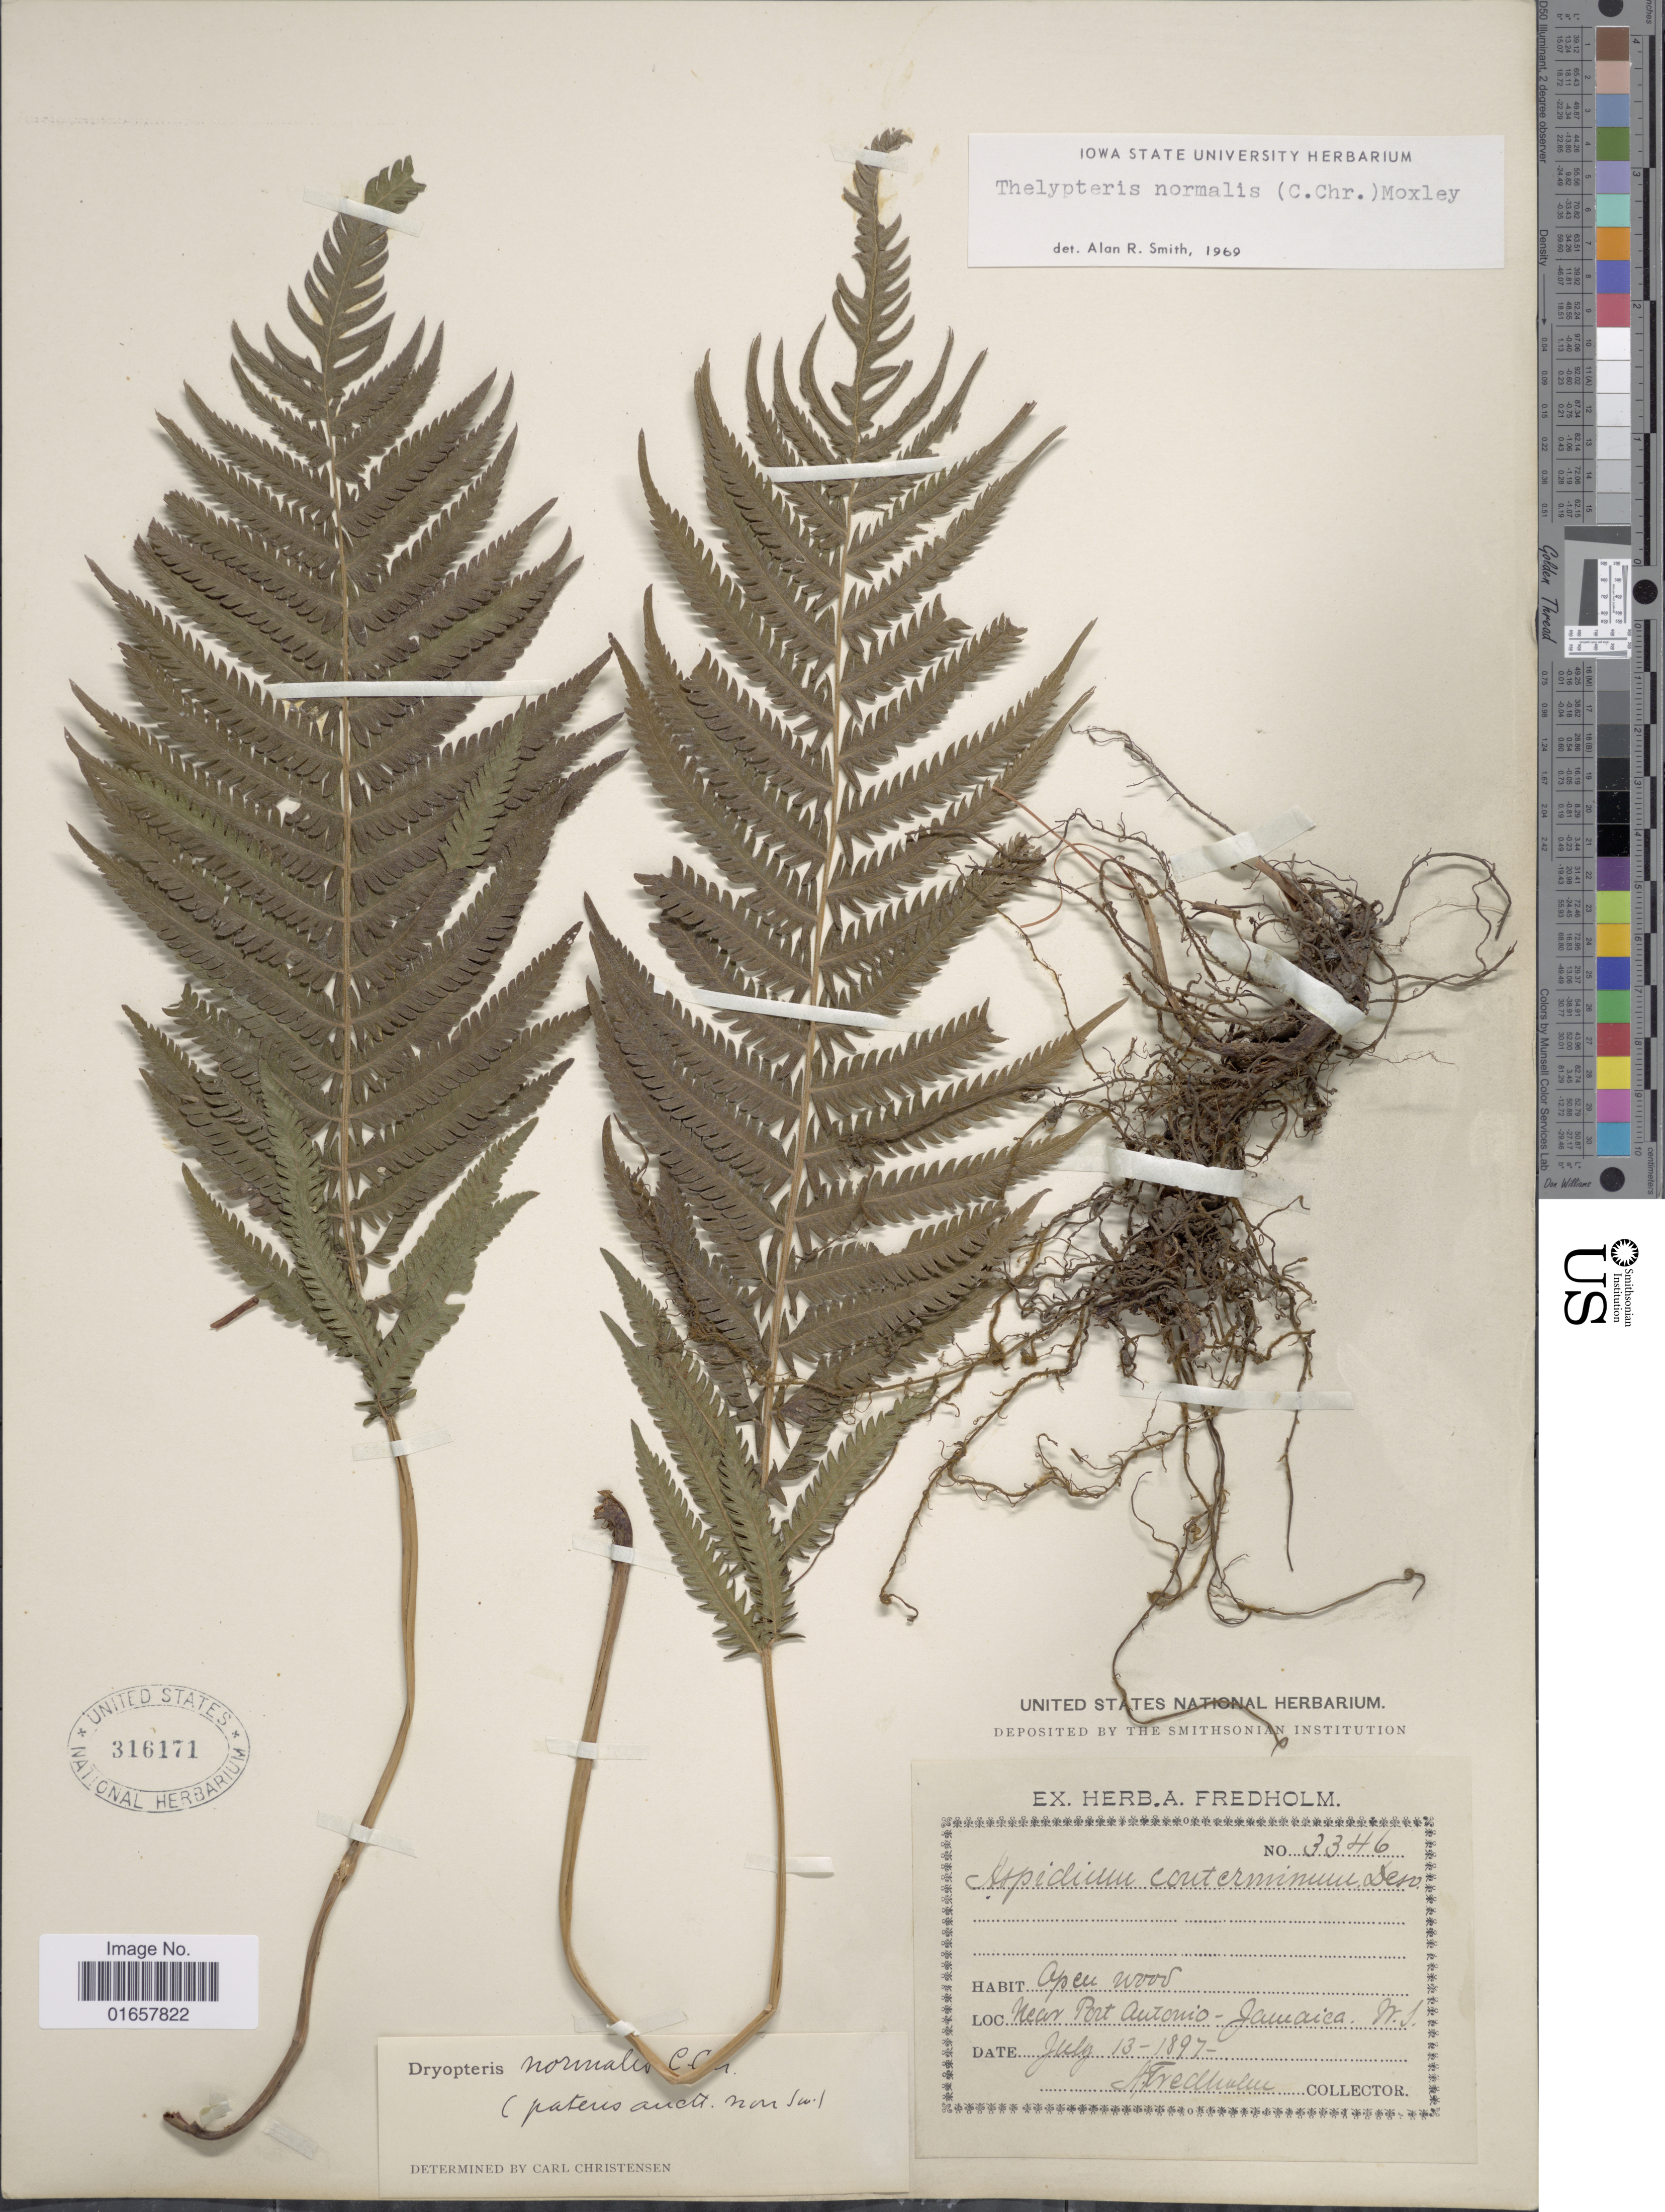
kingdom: Plantae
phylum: Tracheophyta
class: Polypodiopsida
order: Polypodiales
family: Thelypteridaceae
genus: Christella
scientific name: Christella kunthii comb. ined.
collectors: A. Fredholm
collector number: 3346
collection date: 1897-07-13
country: Jamaica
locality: Jamaica, near Port Antonio, W.I.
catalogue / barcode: US 316171